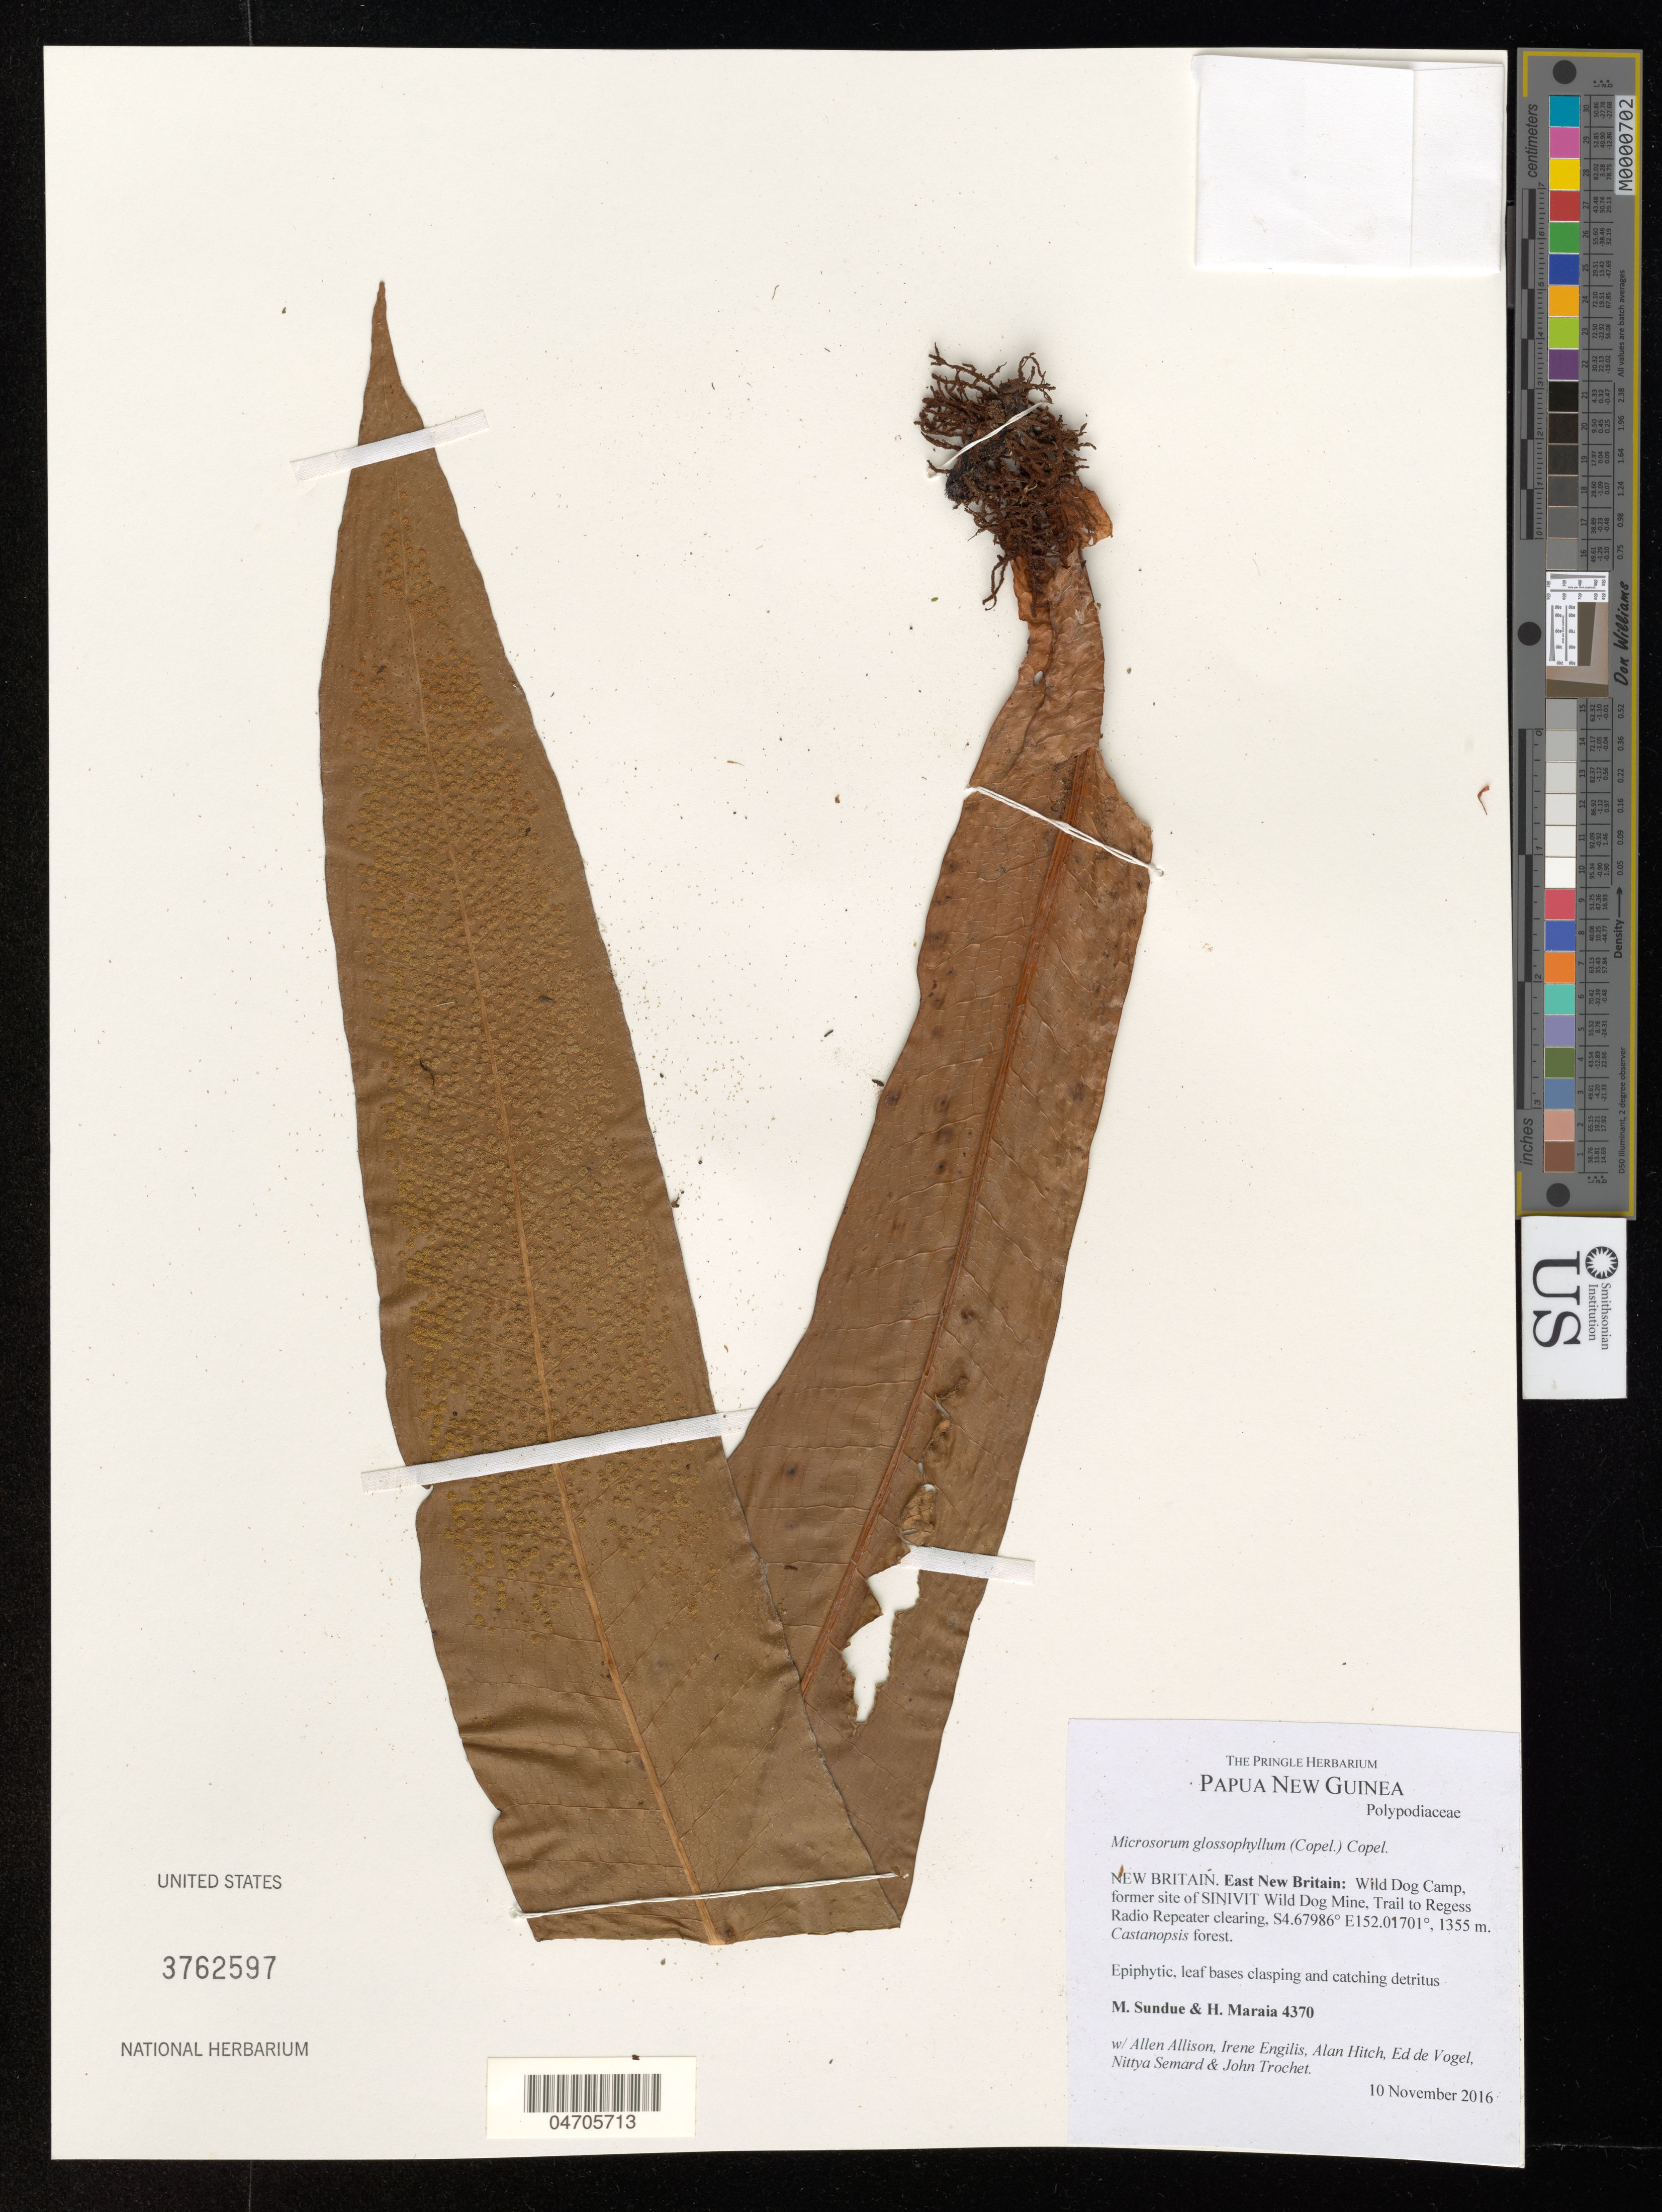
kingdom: Plantae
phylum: Tracheophyta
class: Polypodiopsida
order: Polypodiales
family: Polypodiaceae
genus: Microsorum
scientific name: Microsorum glossophyllum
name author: (Copel.) Copel.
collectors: M. Sundue, H. Maraia, A. Allison & A. Garcia Jimenez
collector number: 4370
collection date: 2016-11-10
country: Papua New Guinea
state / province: East New Britain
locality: New Britain. Wild Dog Camp, former sire of SINIVIT Wild Dog Mine, Trail to Regess Radio Repeater clearing.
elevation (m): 1355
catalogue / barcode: US 3762597